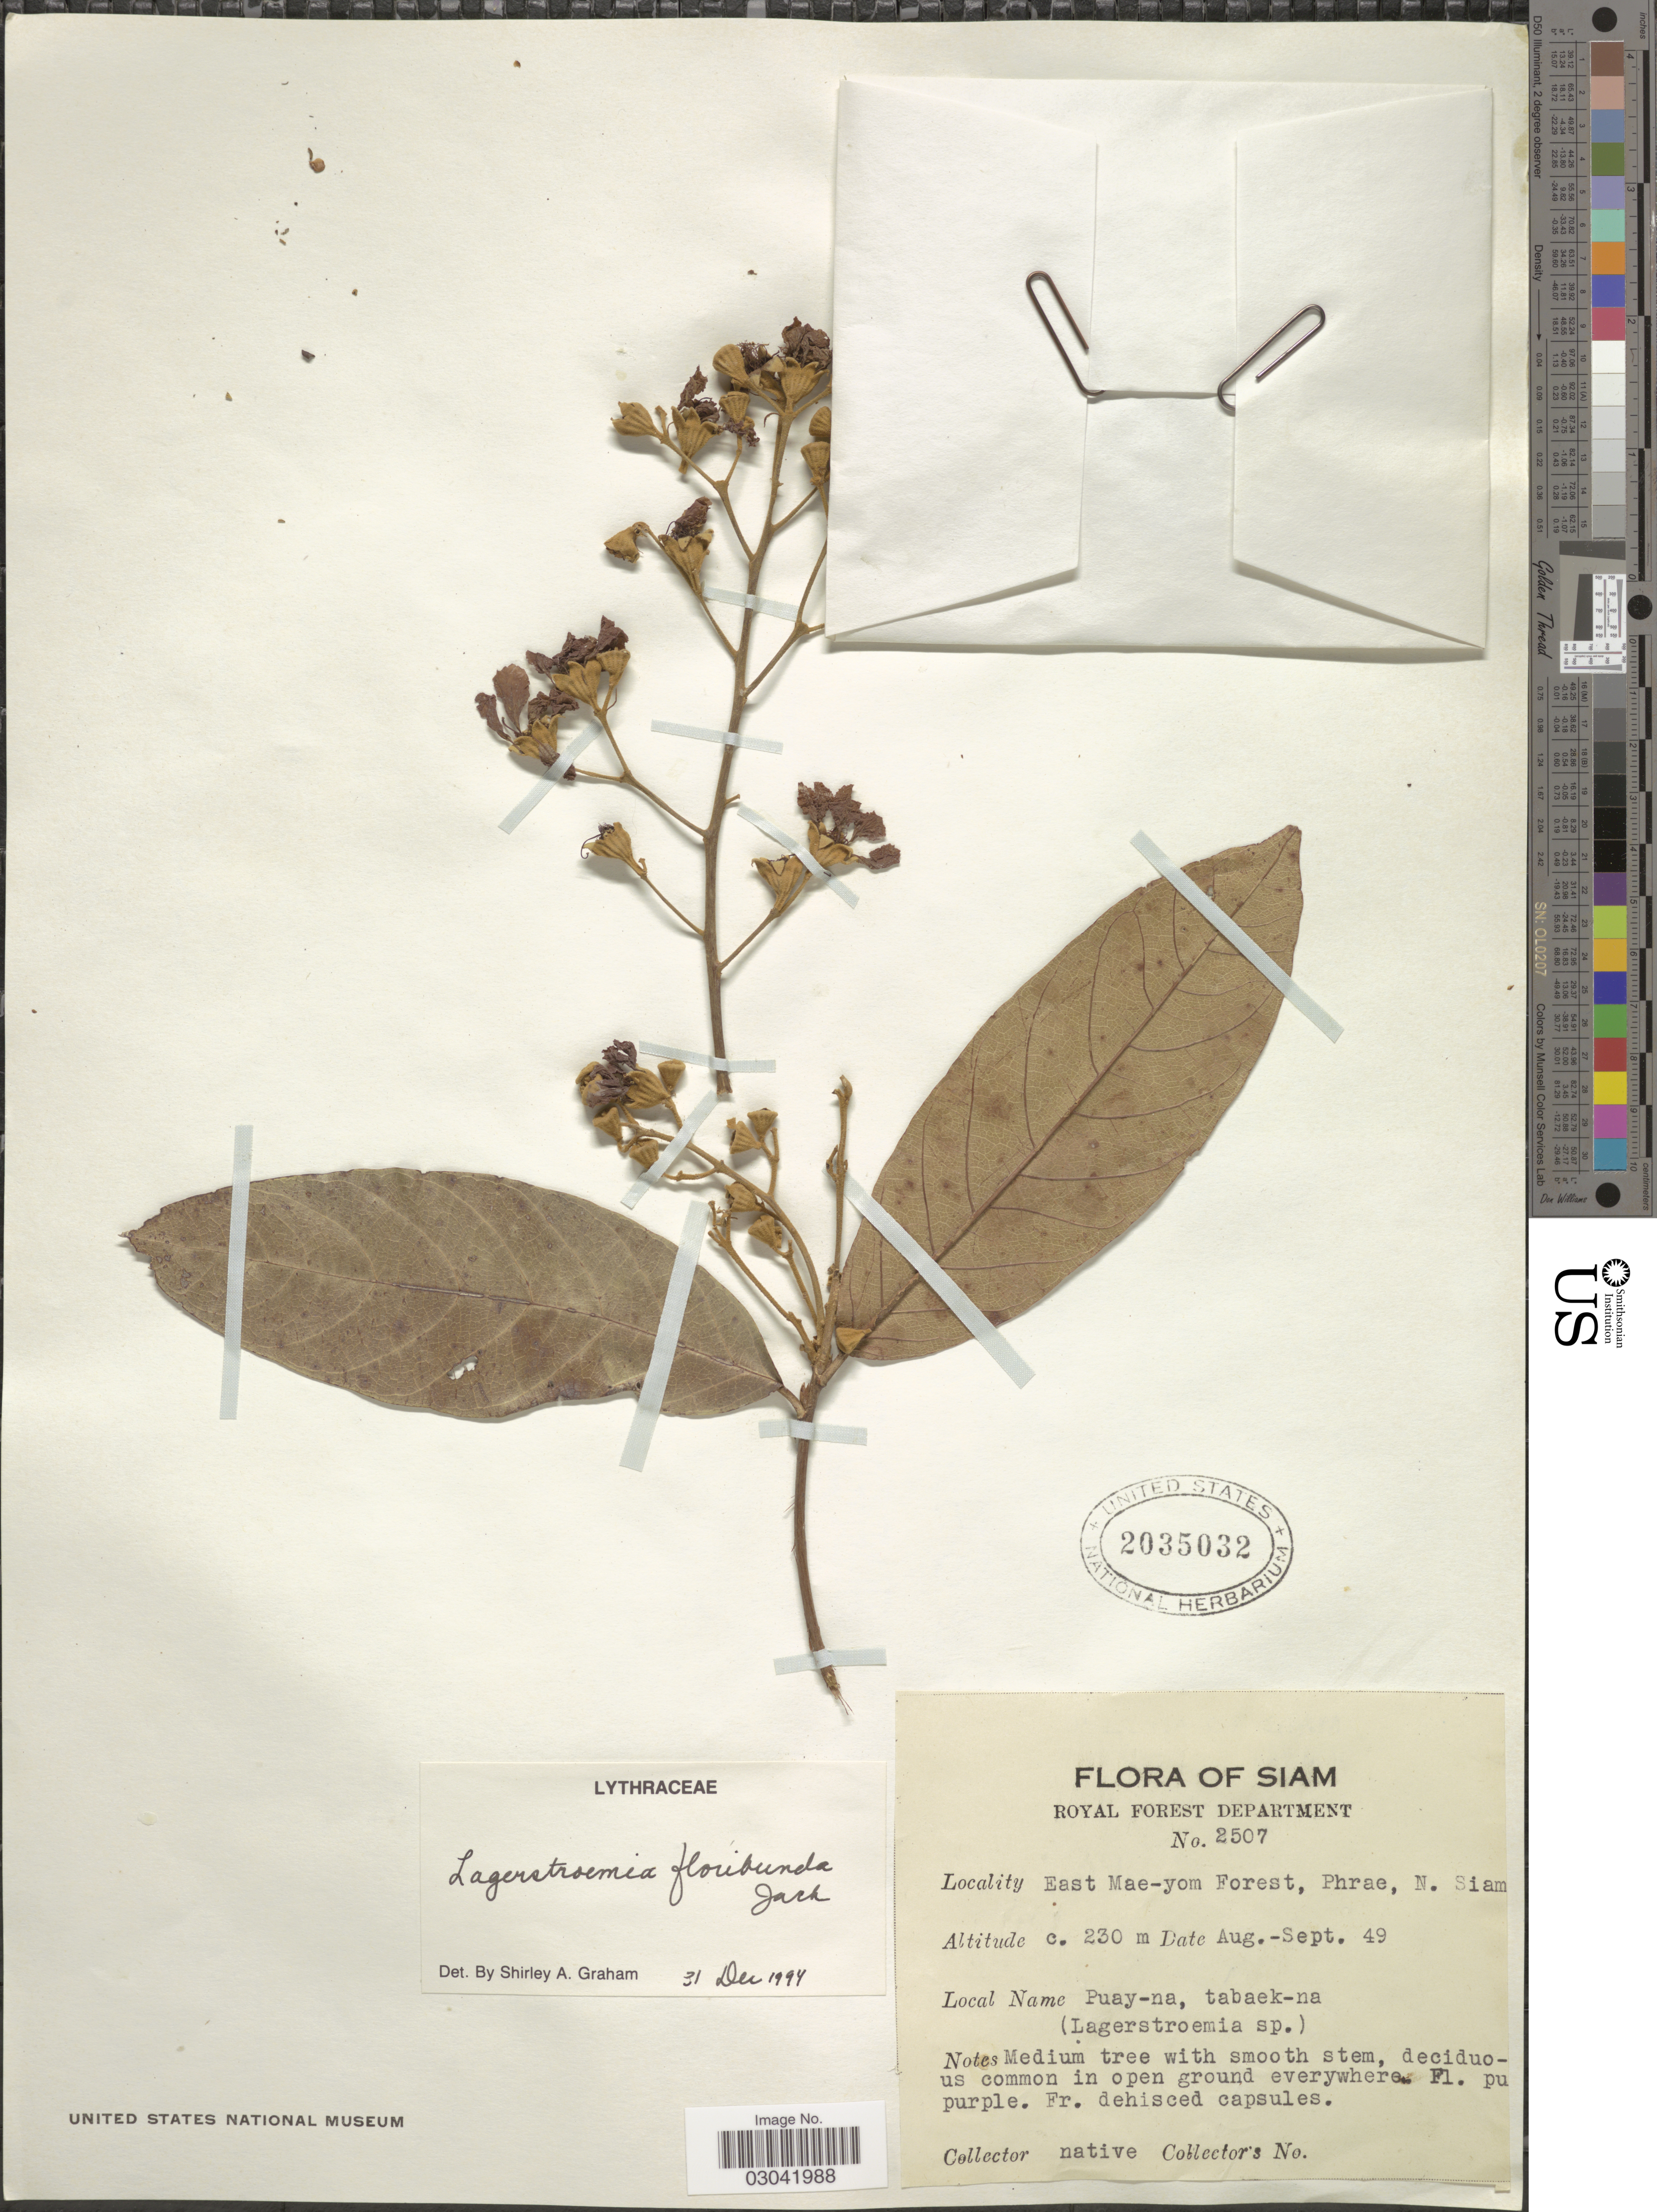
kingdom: Plantae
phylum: Tracheophyta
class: Magnoliopsida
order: Myrtales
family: Lythraceae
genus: Lagerstroemia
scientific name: Lagerstroemia floribunda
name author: Jack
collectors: Native collectors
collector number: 2507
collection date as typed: Transcribed d/m/y: /8/49 to /9/49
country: Thailand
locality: Siam. East Mae-yom Forest, N. Siam.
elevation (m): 230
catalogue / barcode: US 2035032